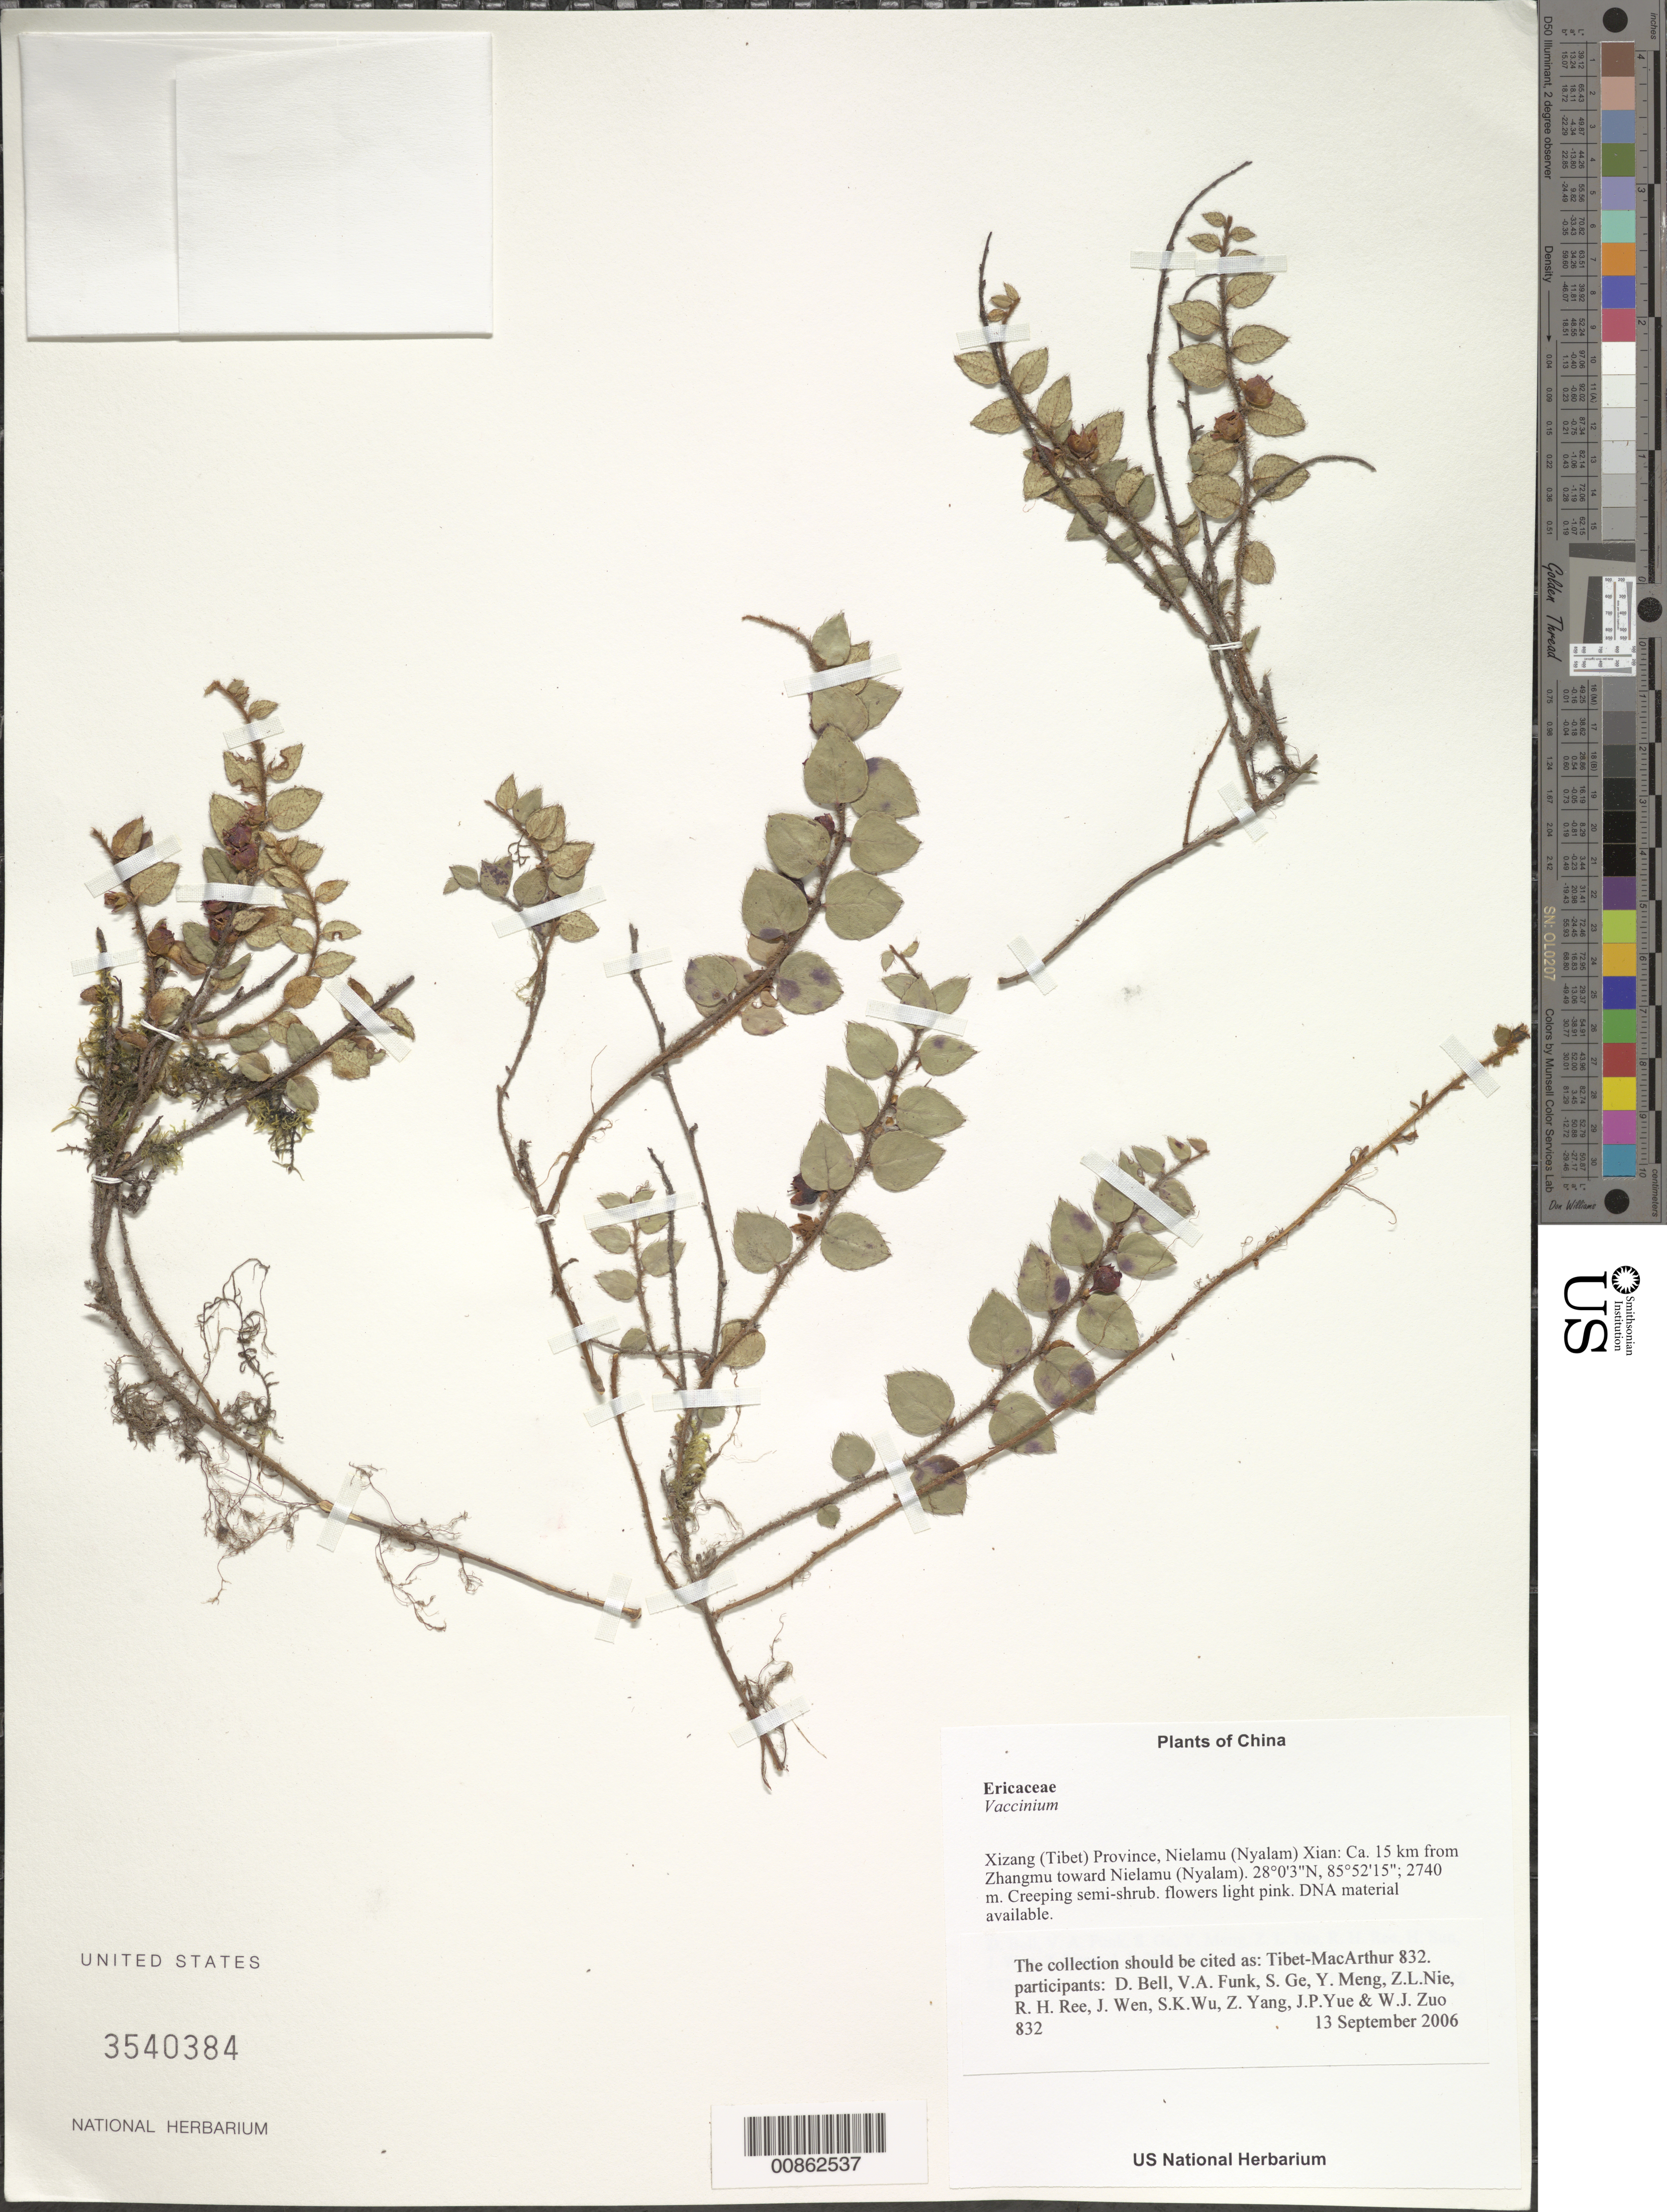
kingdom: Plantae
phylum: Tracheophyta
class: Magnoliopsida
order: Ericales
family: Ericaceae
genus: Vaccinium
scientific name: Vaccinium sp.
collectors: Tibet-MacArthur, D. A. Bell, V. Funk, S. Ge, Y. Meng, Z. Nie, R. Ree, H. Sun, J. Wen, Z. Yang, J. Yue, Z. Zhou & W. Zuo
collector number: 832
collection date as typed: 13 Sep 2006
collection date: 2006-09-13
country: China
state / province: Xizang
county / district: Nielamu (Nyalam) Xian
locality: Ca. 15 km from Zhangmu toward Nielamu (Nyalam).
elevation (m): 2740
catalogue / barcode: US 3540384